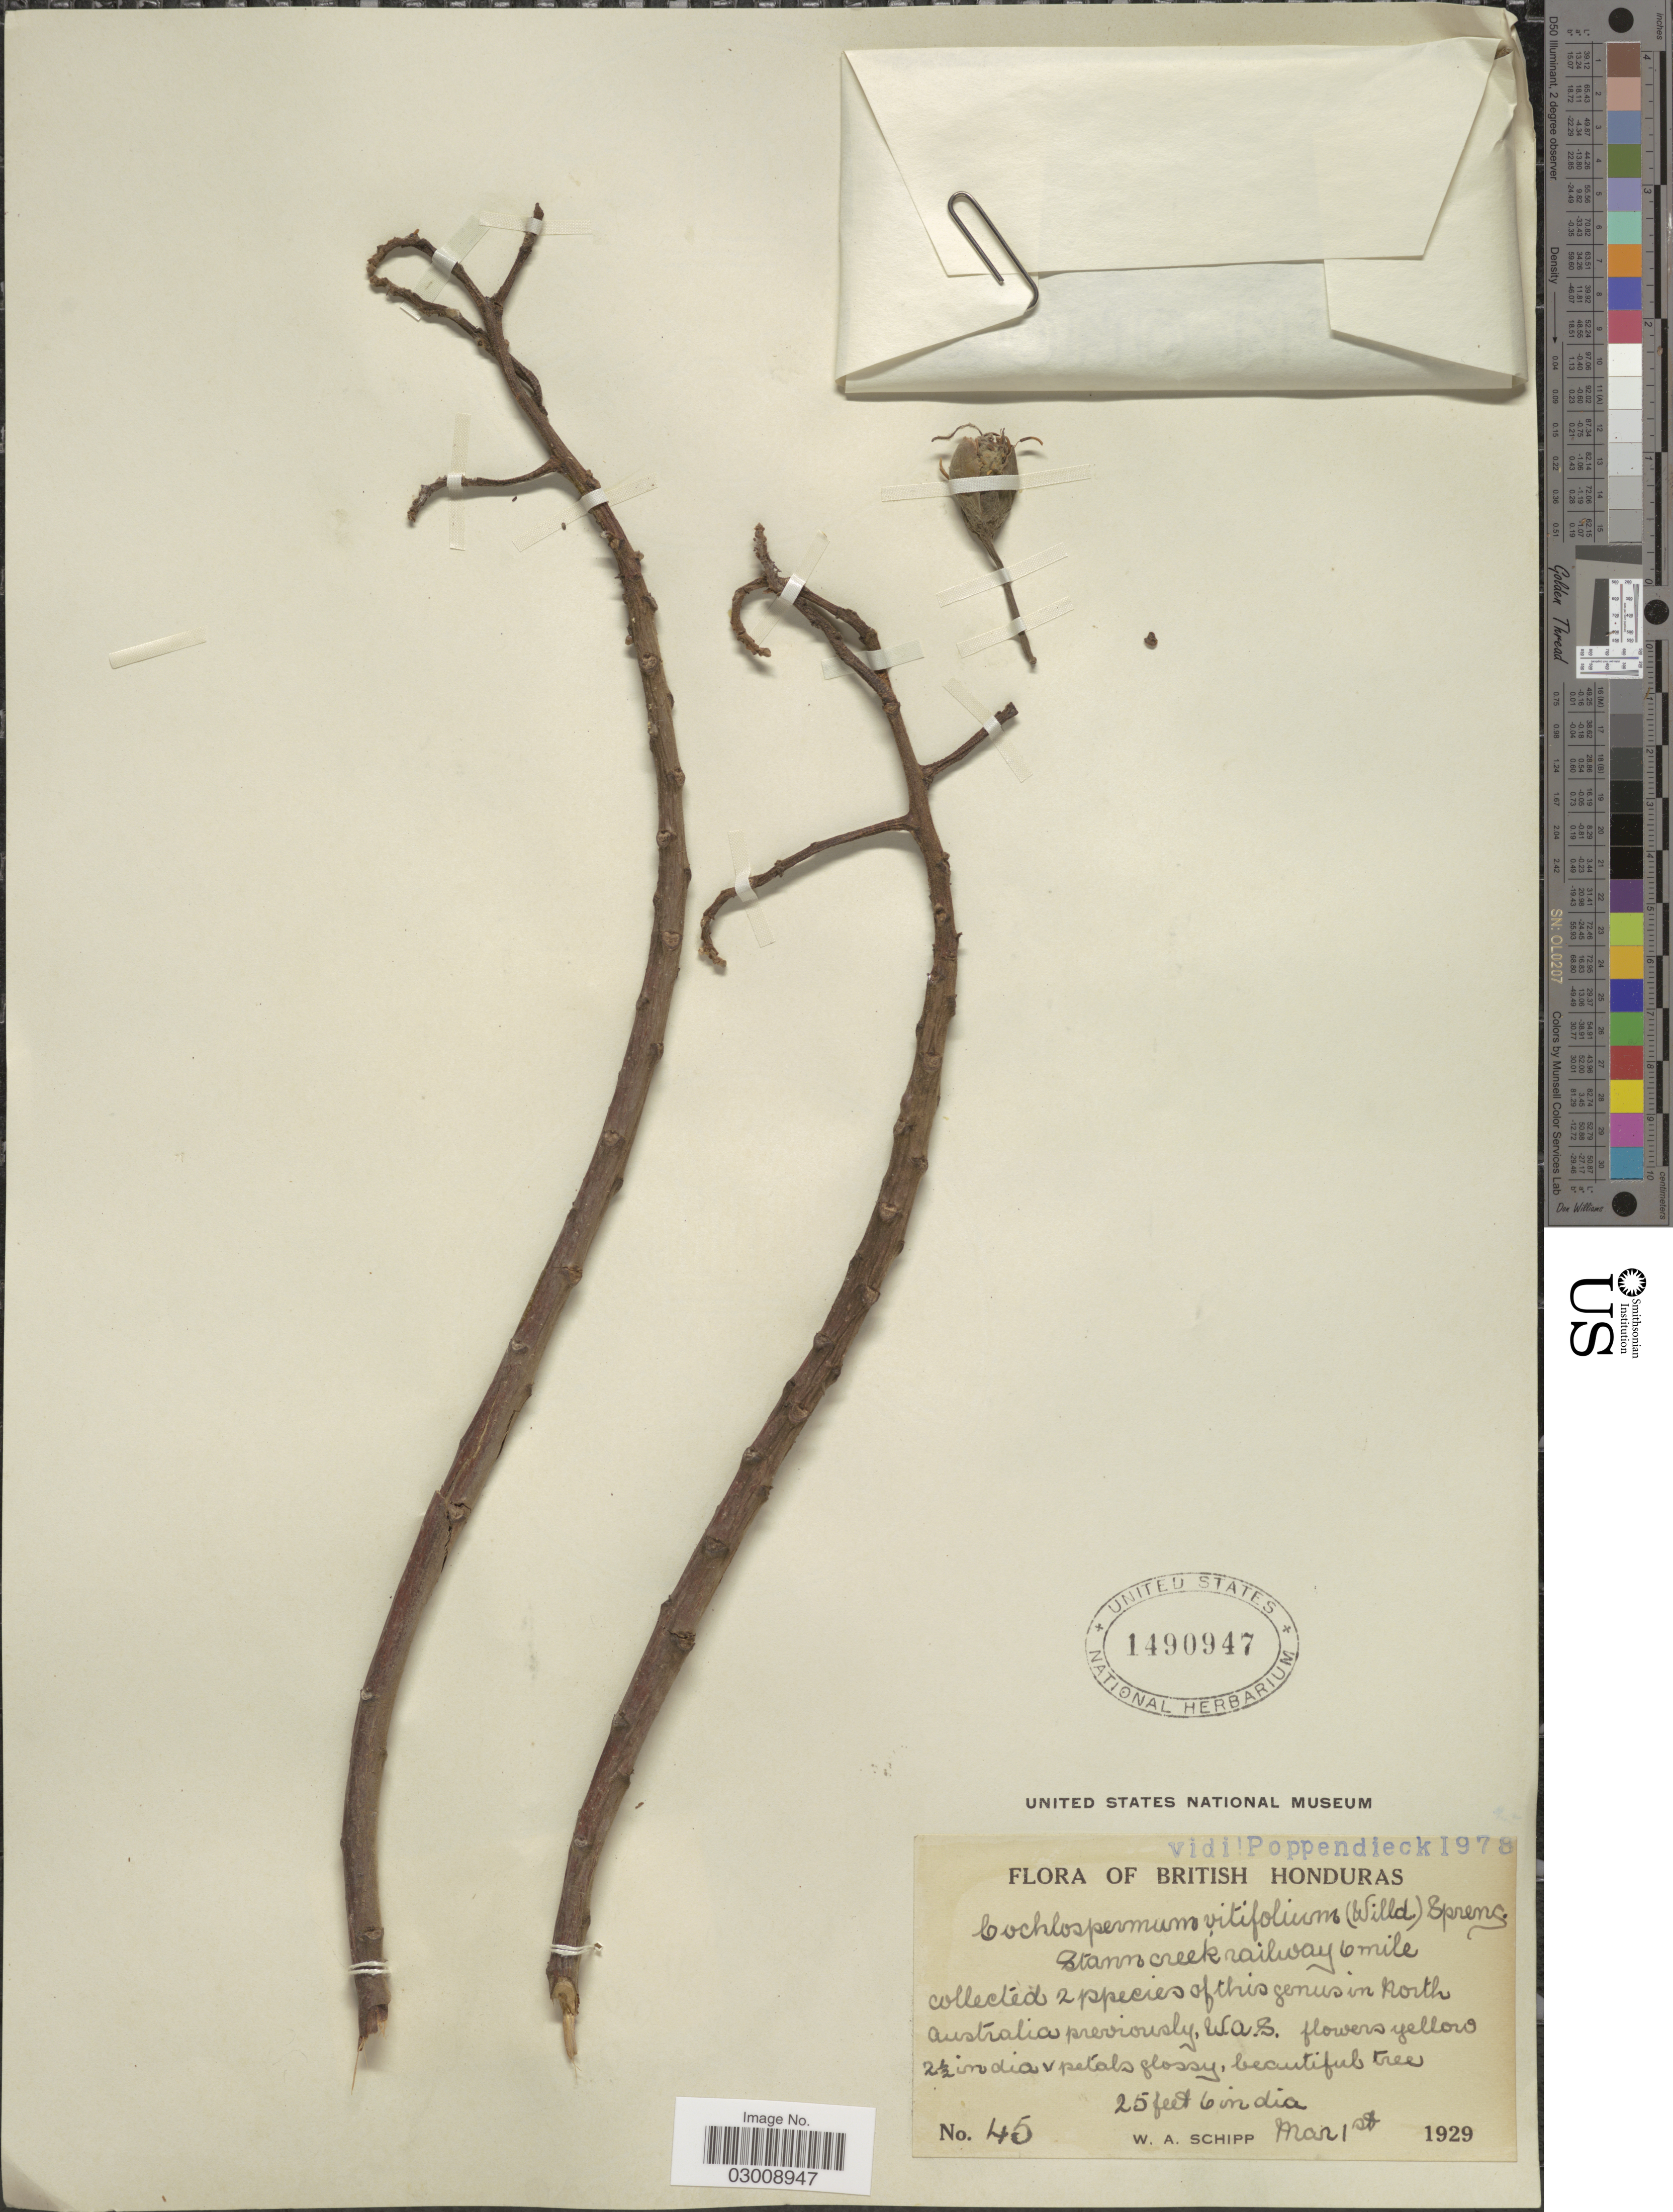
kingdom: Plantae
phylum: Tracheophyta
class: Magnoliopsida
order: Malvales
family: Cochlospermaceae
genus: Cochlospermum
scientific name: Cochlospermum vitifolium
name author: (Willd.) Spreng.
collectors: W. Schipp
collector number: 45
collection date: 1929-03-01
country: Belize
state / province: Stann Creek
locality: British Honduras. Stann Creek railway 6 mile.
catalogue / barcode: US 1490947